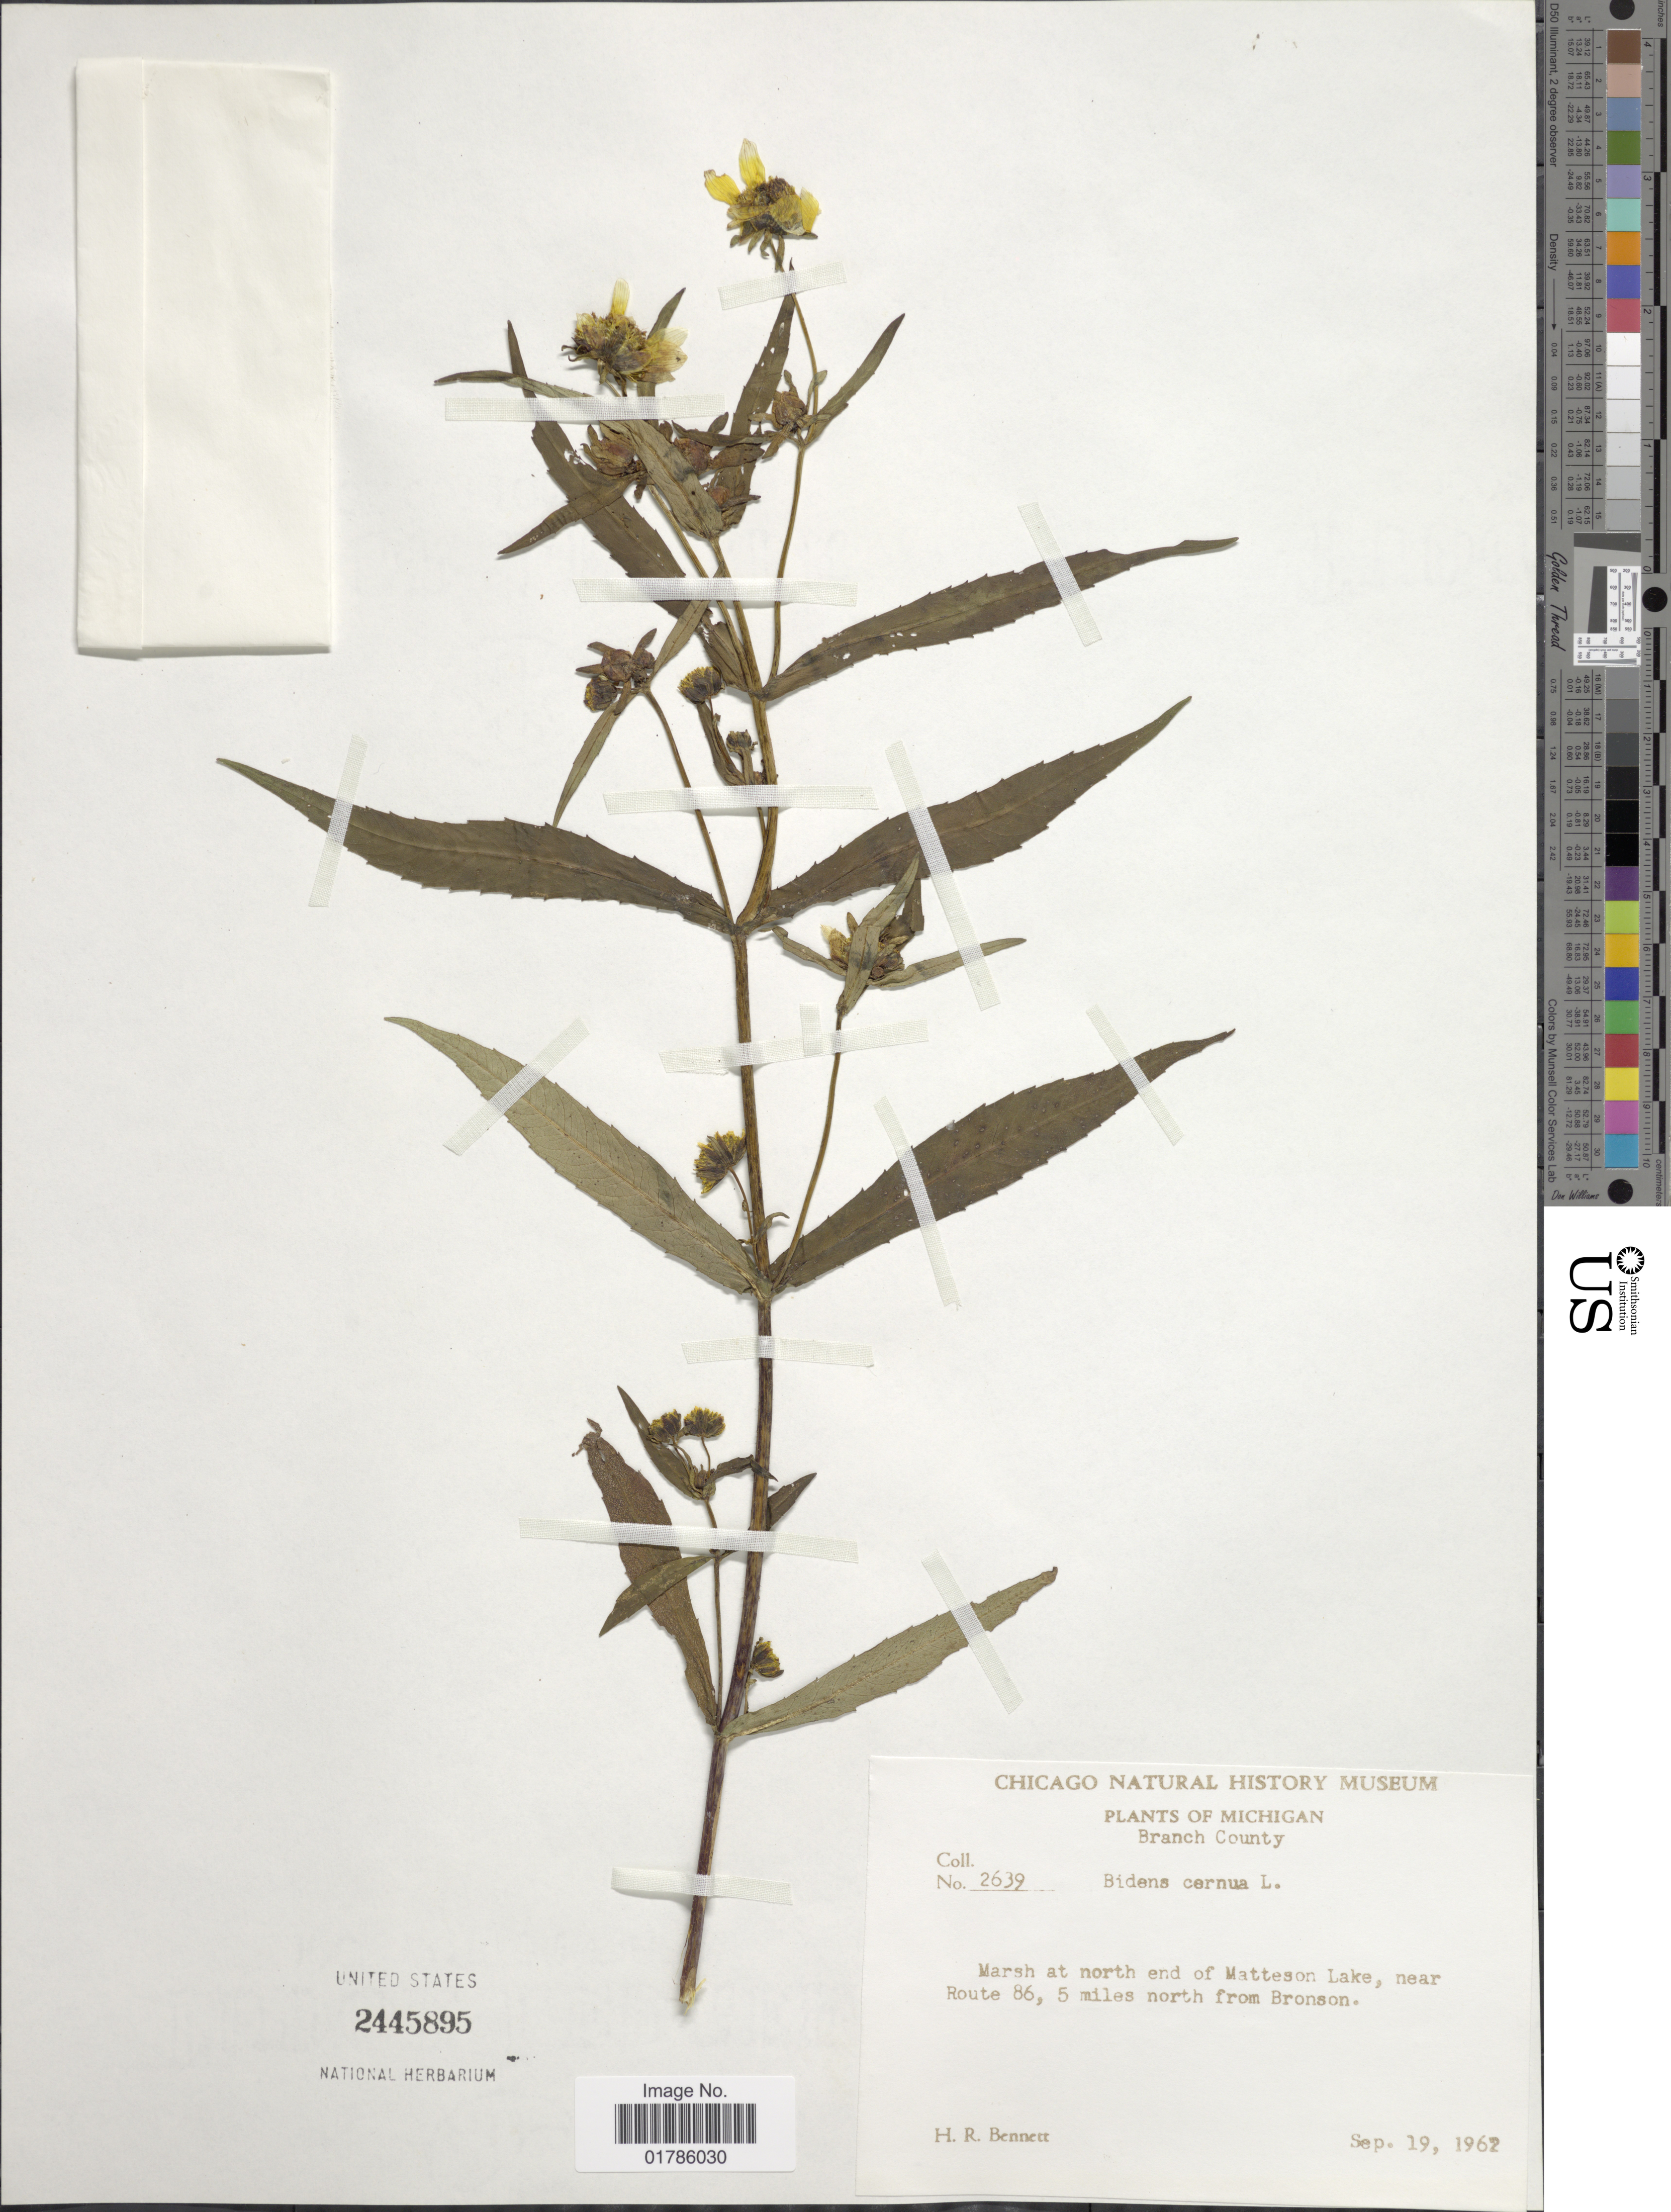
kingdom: Plantae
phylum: Tracheophyta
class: Magnoliopsida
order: Asterales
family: Asteraceae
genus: Bidens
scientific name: Bidens cernua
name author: L.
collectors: H. R. Bennett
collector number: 2639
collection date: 1962-09-19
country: United States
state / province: Michigan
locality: Branch County, at north end of Matteson Lake, near Route 86, 5 miles north from Bronson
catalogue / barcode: US 2445895